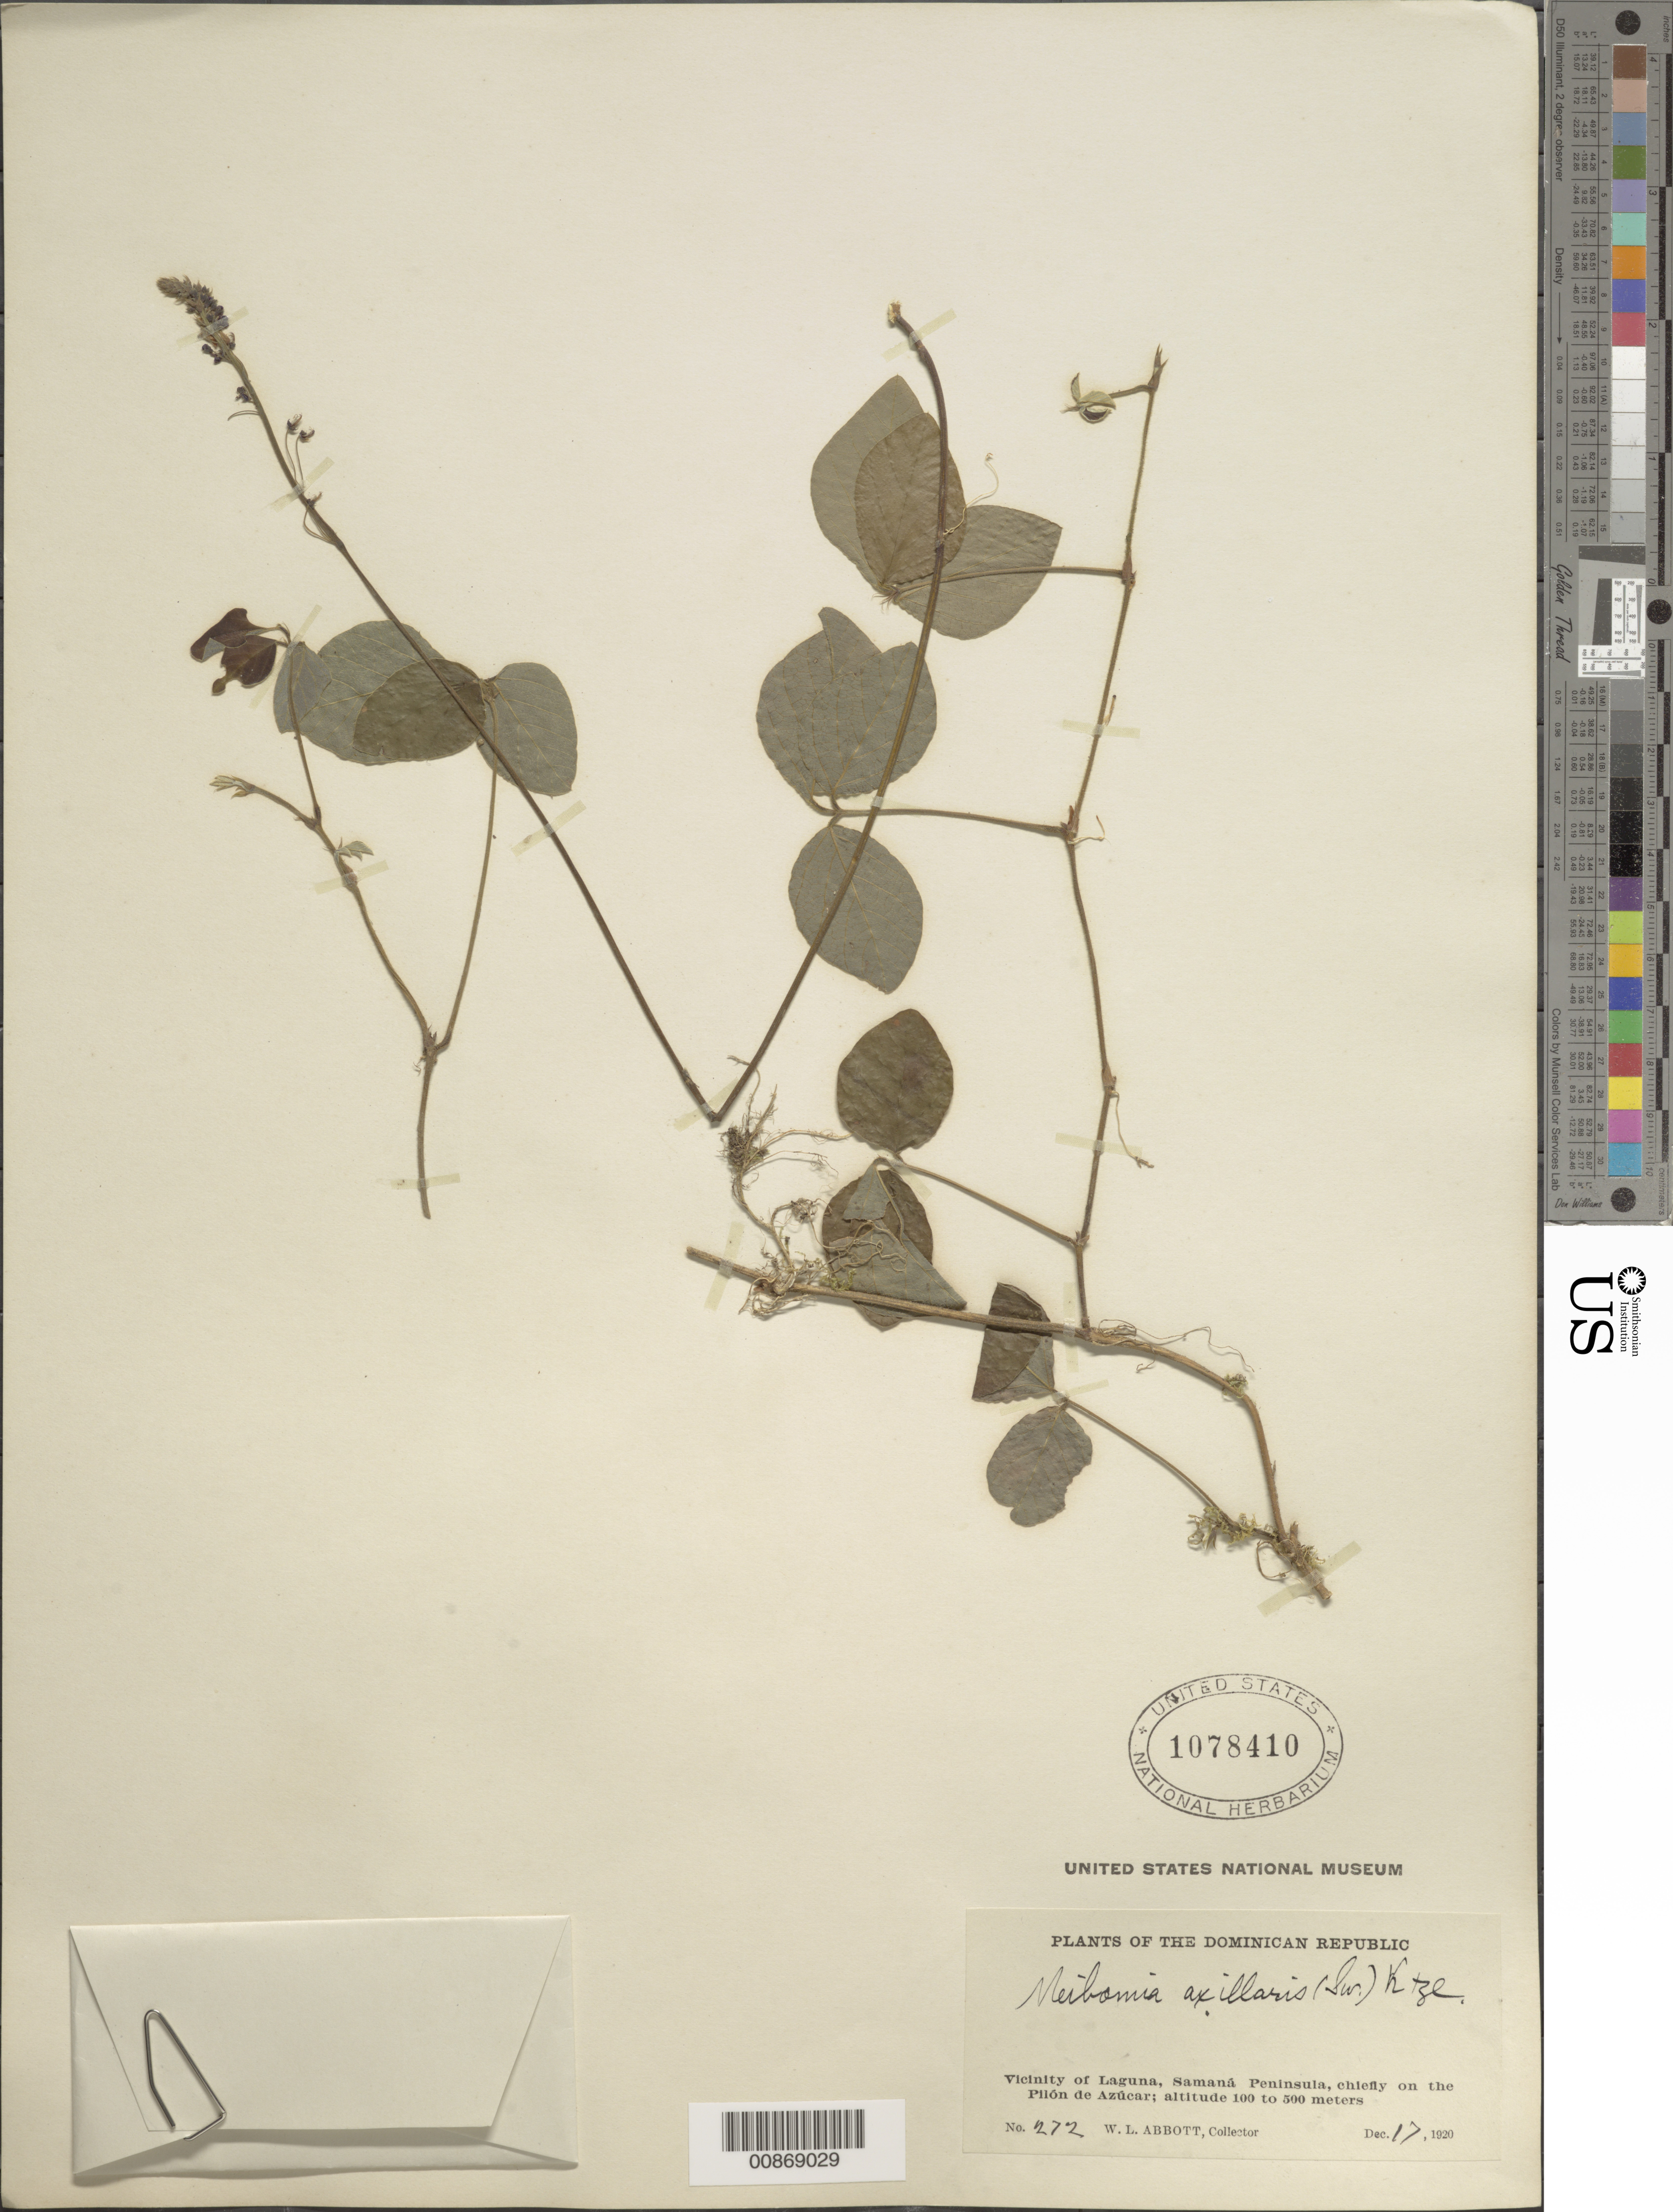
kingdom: Plantae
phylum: Tracheophyta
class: Magnoliopsida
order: Fabales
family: Fabaceae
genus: Desmodium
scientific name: Desmodium axillare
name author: (Sw.) DC.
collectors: W. L. Abbott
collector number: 272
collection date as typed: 17 Dec 1920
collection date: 1920-12-17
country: Dominican Republic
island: Hispaniola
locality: Vicinity of Laguna, Samaná Peninsula, chiefly on the Pilón de Azúcar.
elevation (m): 100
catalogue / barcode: US 1078410